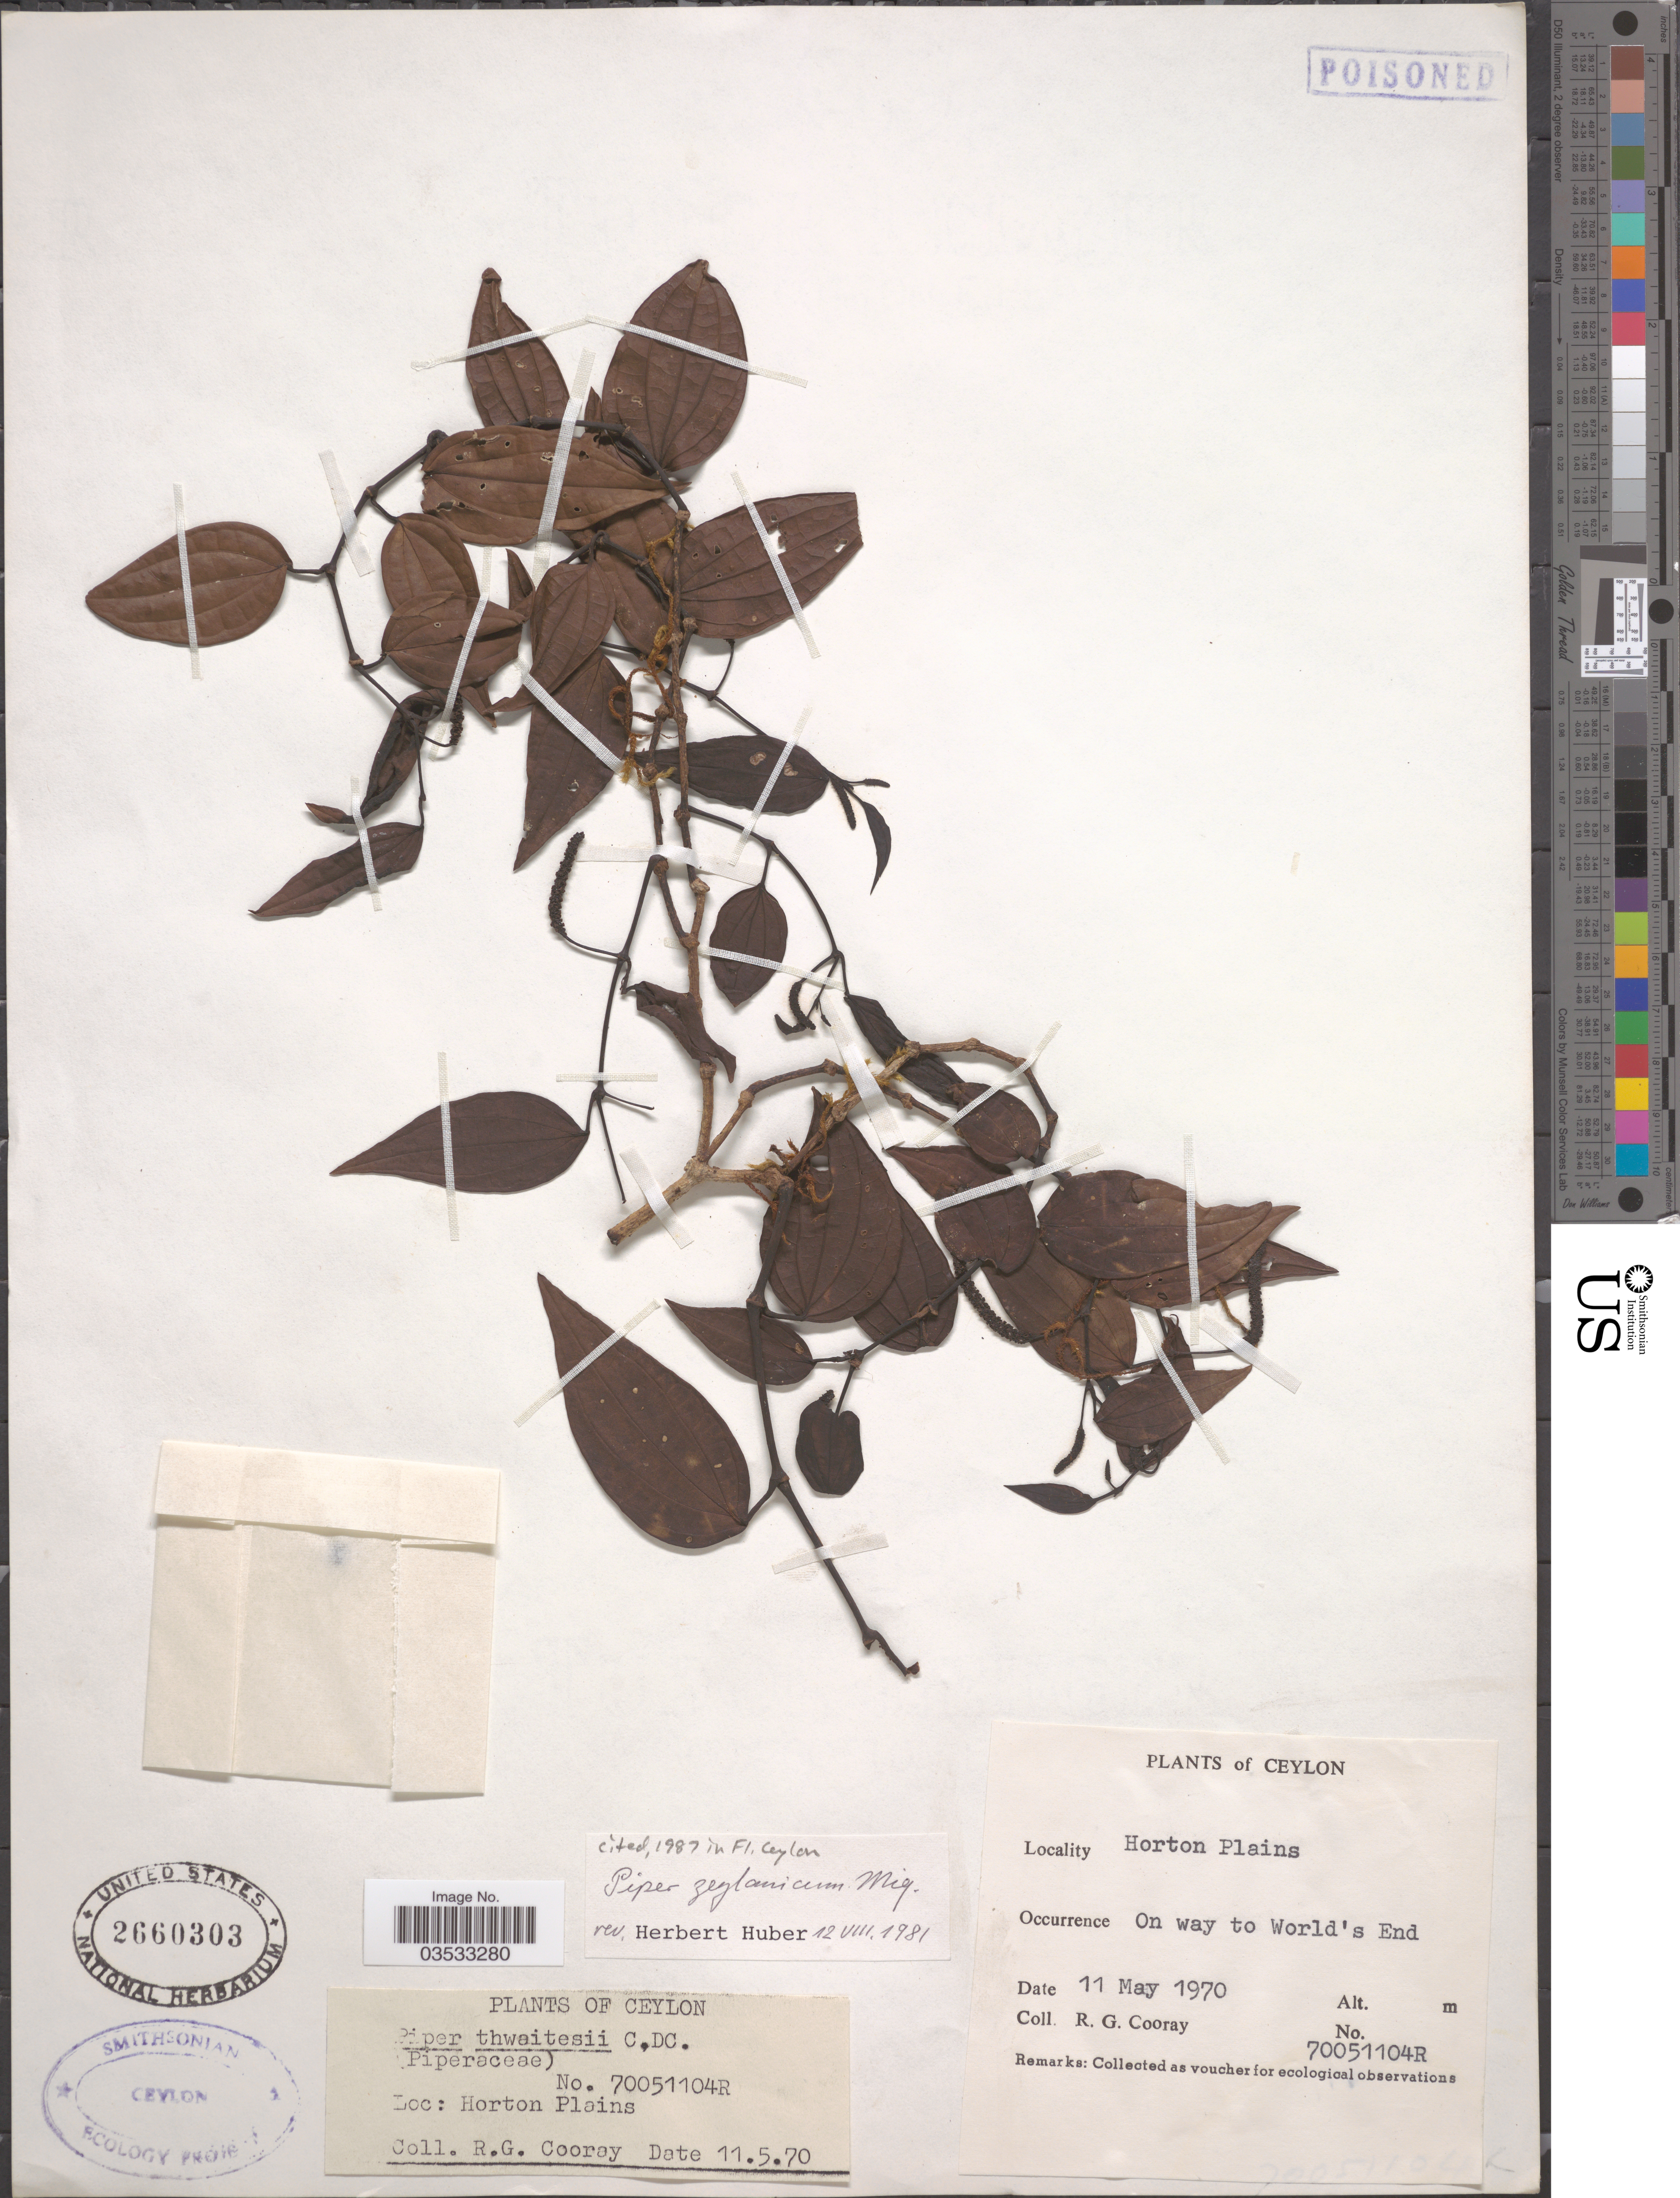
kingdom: Plantae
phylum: Tracheophyta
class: Magnoliopsida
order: Piperales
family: Piperaceae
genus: Piper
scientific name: Piper zeylanicum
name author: Miq.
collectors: R. Cooray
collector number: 70051104R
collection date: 1970-05-11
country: Sri Lanka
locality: Ceylon. Horton Plains. On way to World's End.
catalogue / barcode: US 2660303